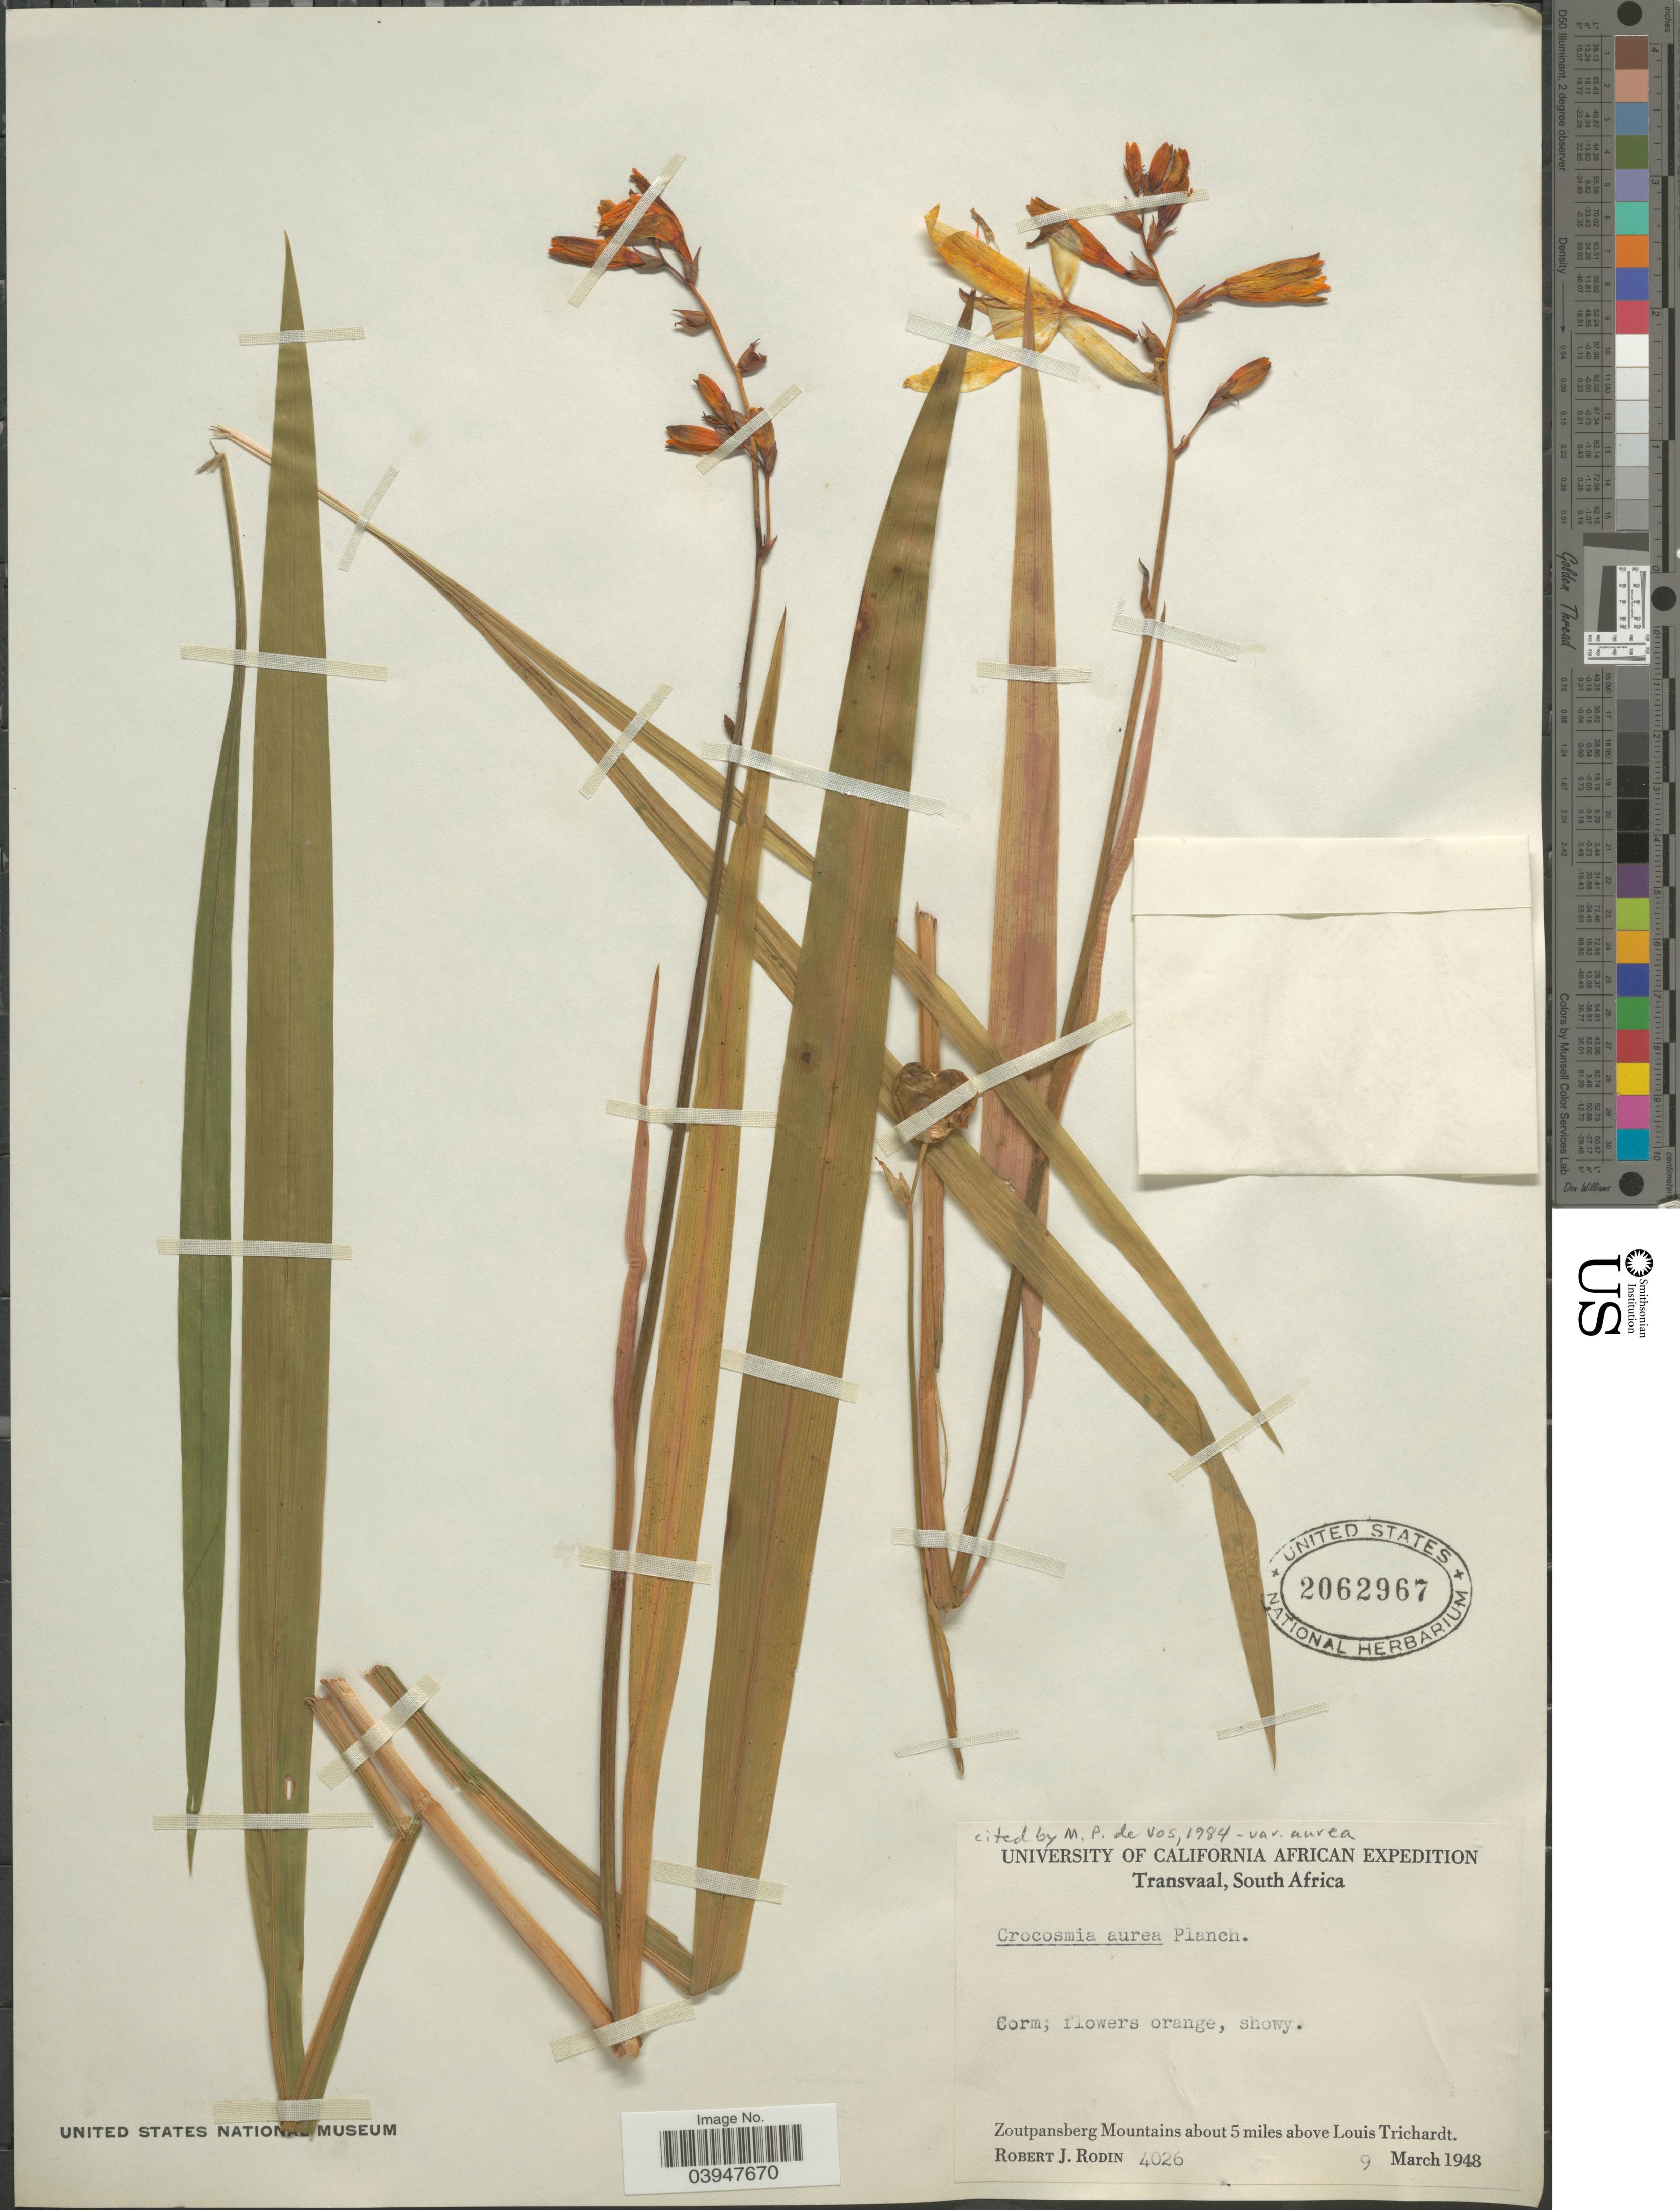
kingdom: Plantae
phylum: Tracheophyta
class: Liliopsida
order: Asparagales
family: Iridaceae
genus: Crocosmia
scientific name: Crocosmia aurea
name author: (Pappe ex Hook.) Planch.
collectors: R. J. Rodin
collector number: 4026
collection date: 1948-03-09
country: South Africa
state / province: Limpopo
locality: Transvaal. Zoutpansberg Mountains about 5 miles above Louis Trichardt.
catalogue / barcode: US 2062967